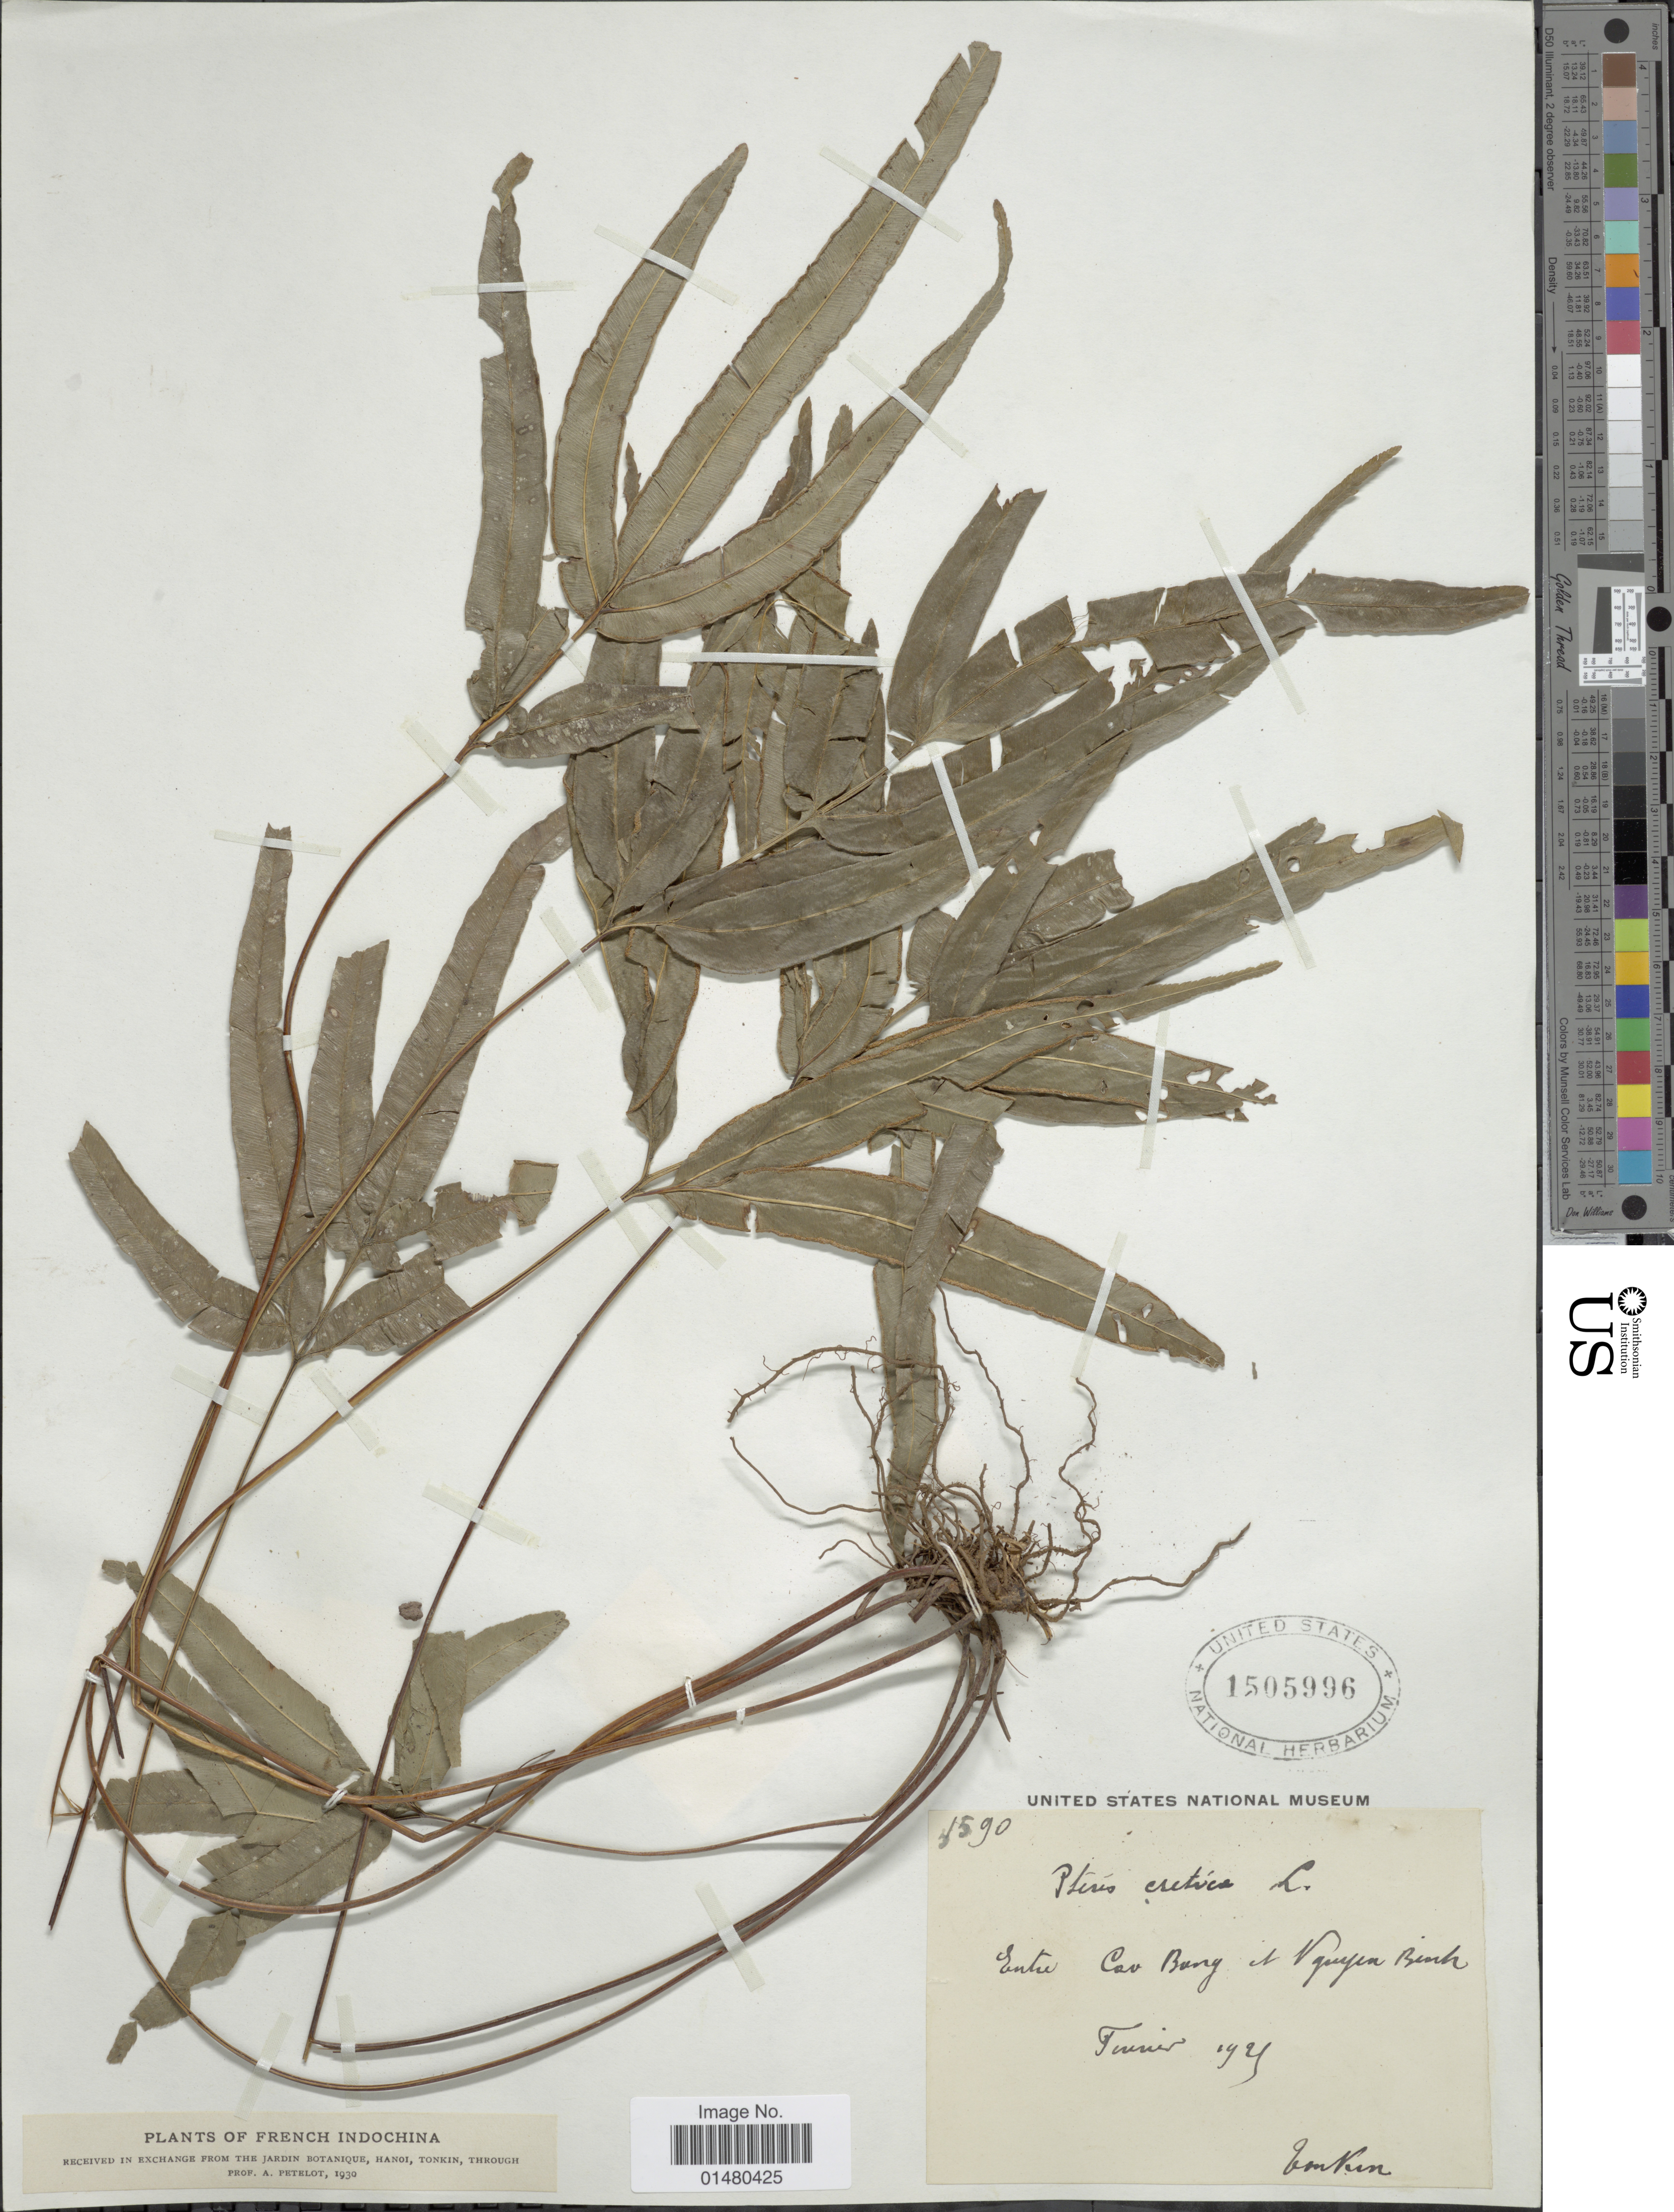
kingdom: Plantae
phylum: Tracheophyta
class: Polypodiopsida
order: Polypodiales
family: Pteridaceae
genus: Pteris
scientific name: Pteris cretica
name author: L.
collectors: A. Petelot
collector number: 1590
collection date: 1929-02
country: Vietnam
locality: Tonkin. Entre Cav Bang [illegible text]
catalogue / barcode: US 1505996